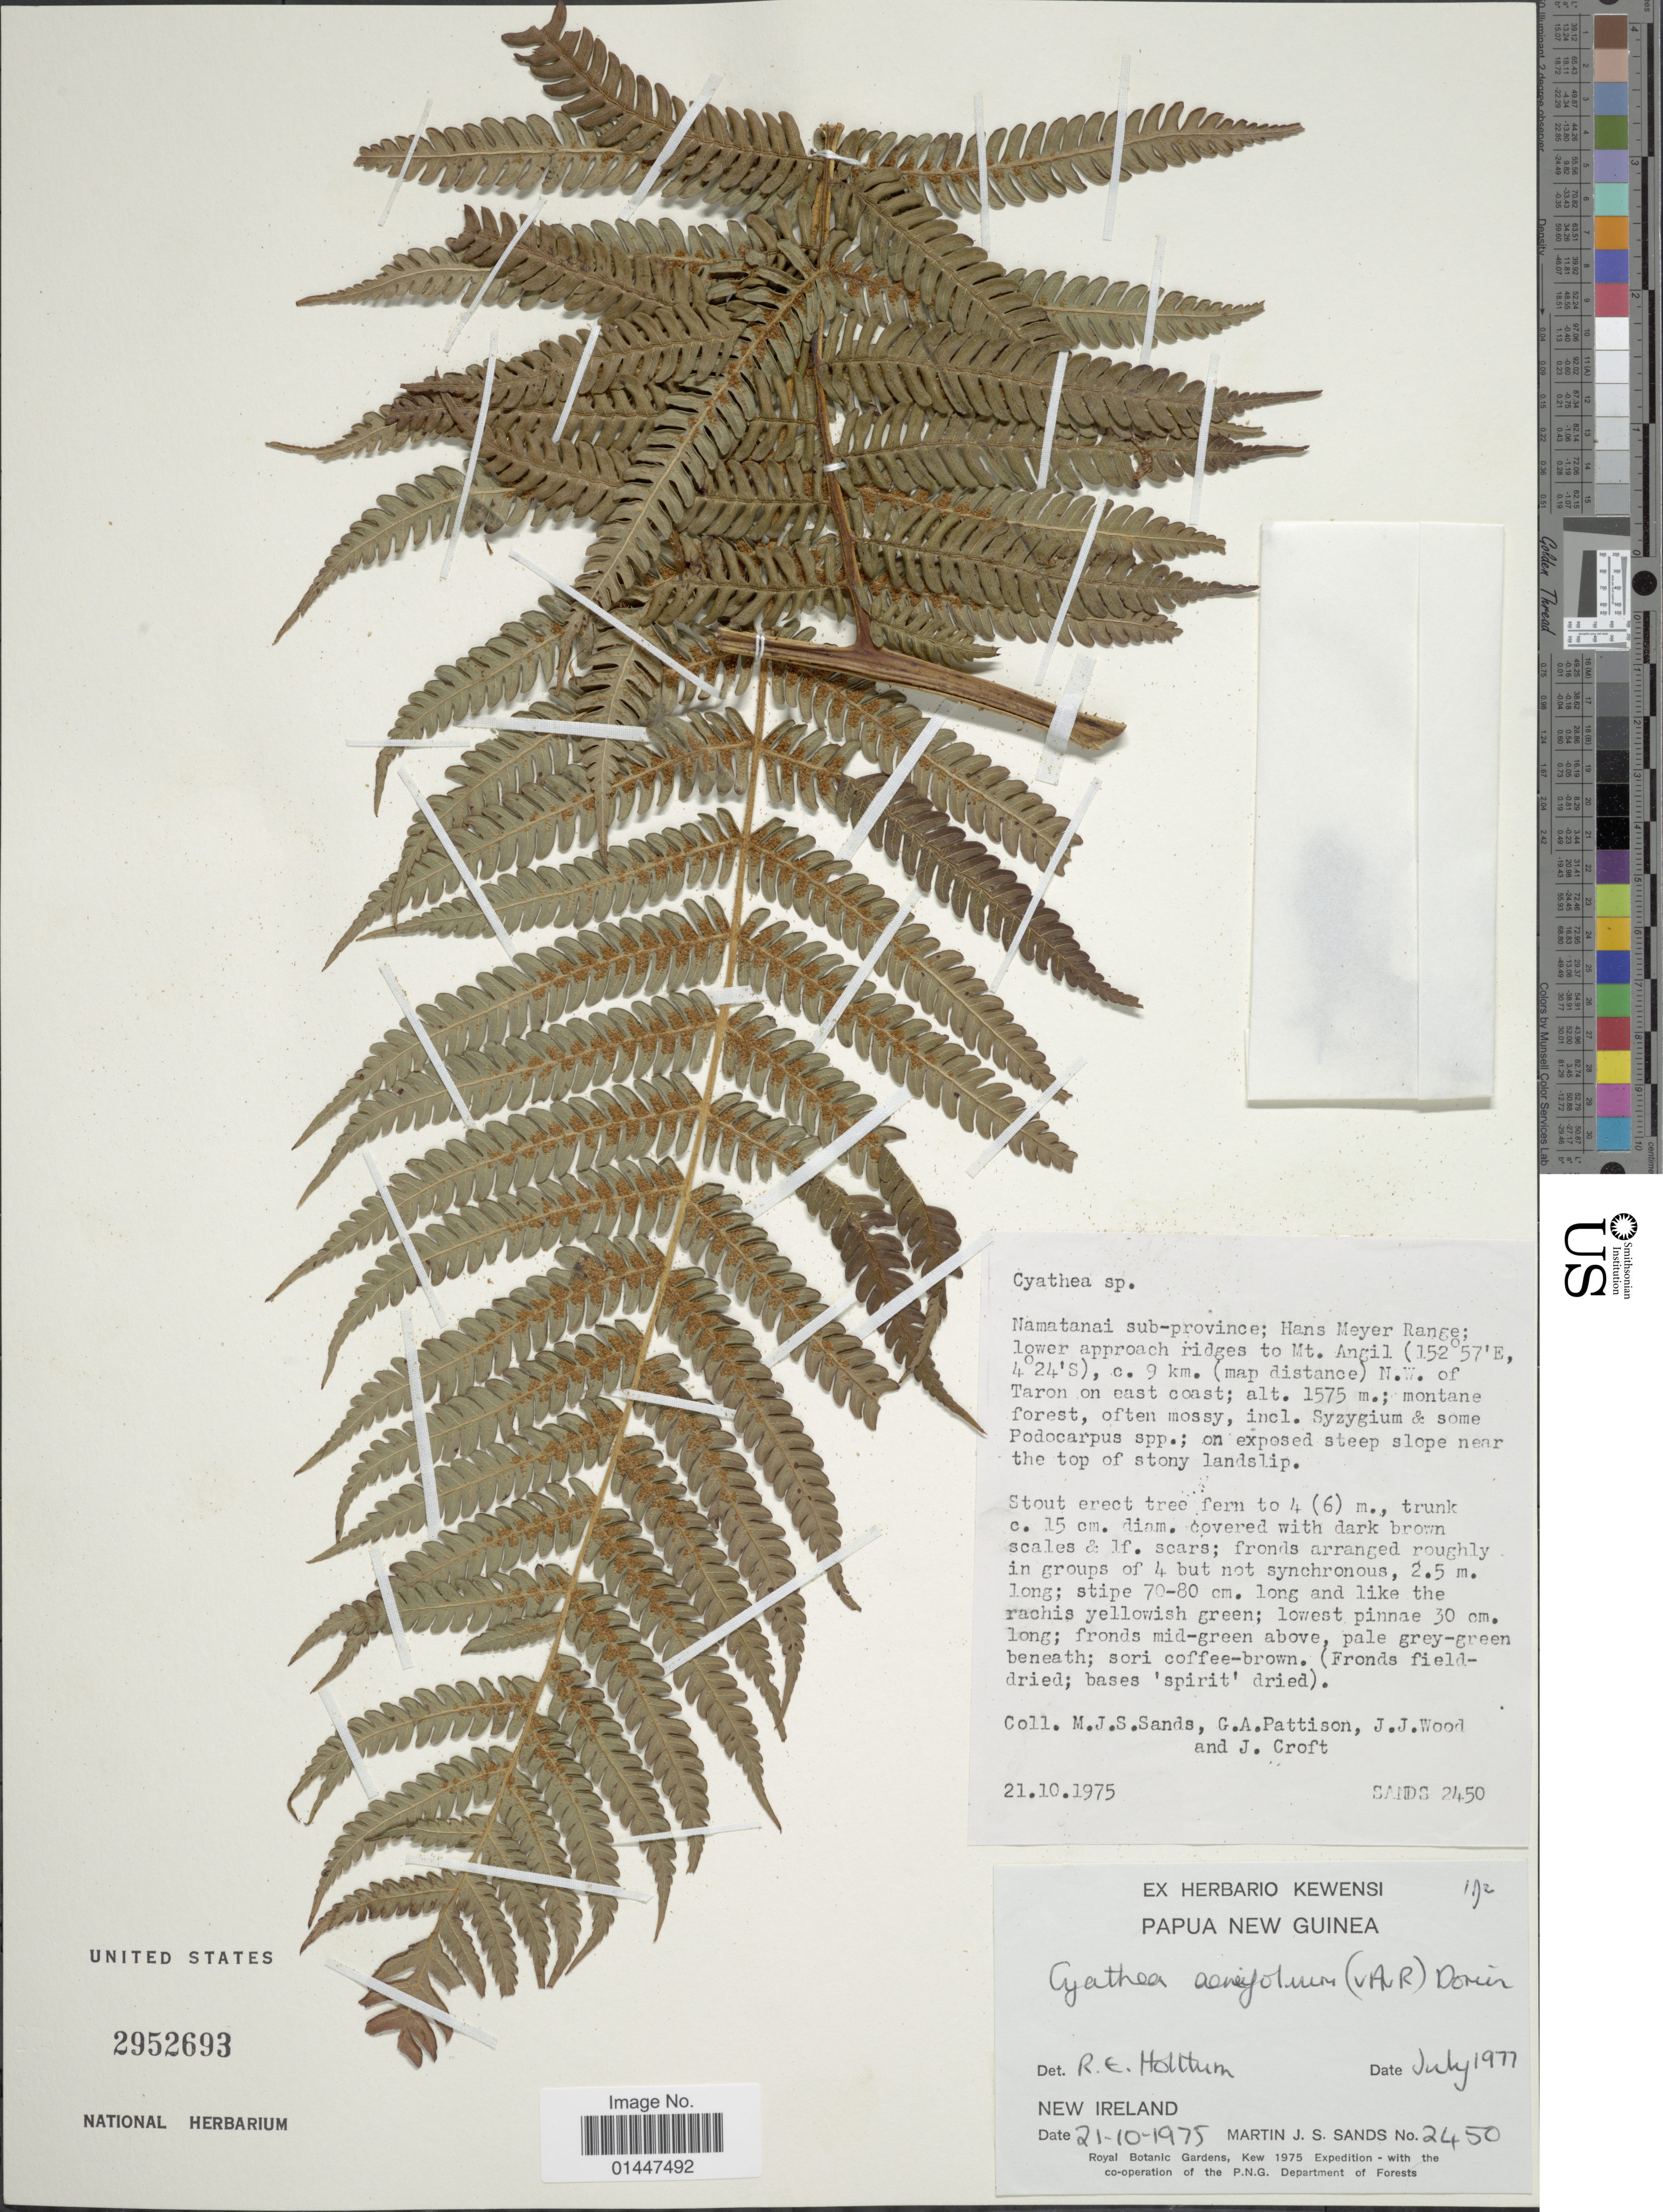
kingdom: Plantae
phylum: Tracheophyta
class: Polypodiopsida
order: Cyatheales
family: Cyatheaceae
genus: Sphaeropteris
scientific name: Sphaeropteris aeneifolia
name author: (Alderw.) R.M. Tryon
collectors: M. Sands, G. Pattison, J. Wood & J. Croft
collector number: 2450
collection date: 1975-10-21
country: Papua New Guinea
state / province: New Ireland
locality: Namatanai sub-province; Hans Meyer Range; lower approach ridges to Mt. Angi;, c. 9 km (map distance) N.W. of Taron on east coast; on exposed stope slope near the top of stony landslip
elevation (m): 1575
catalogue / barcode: US 2952693